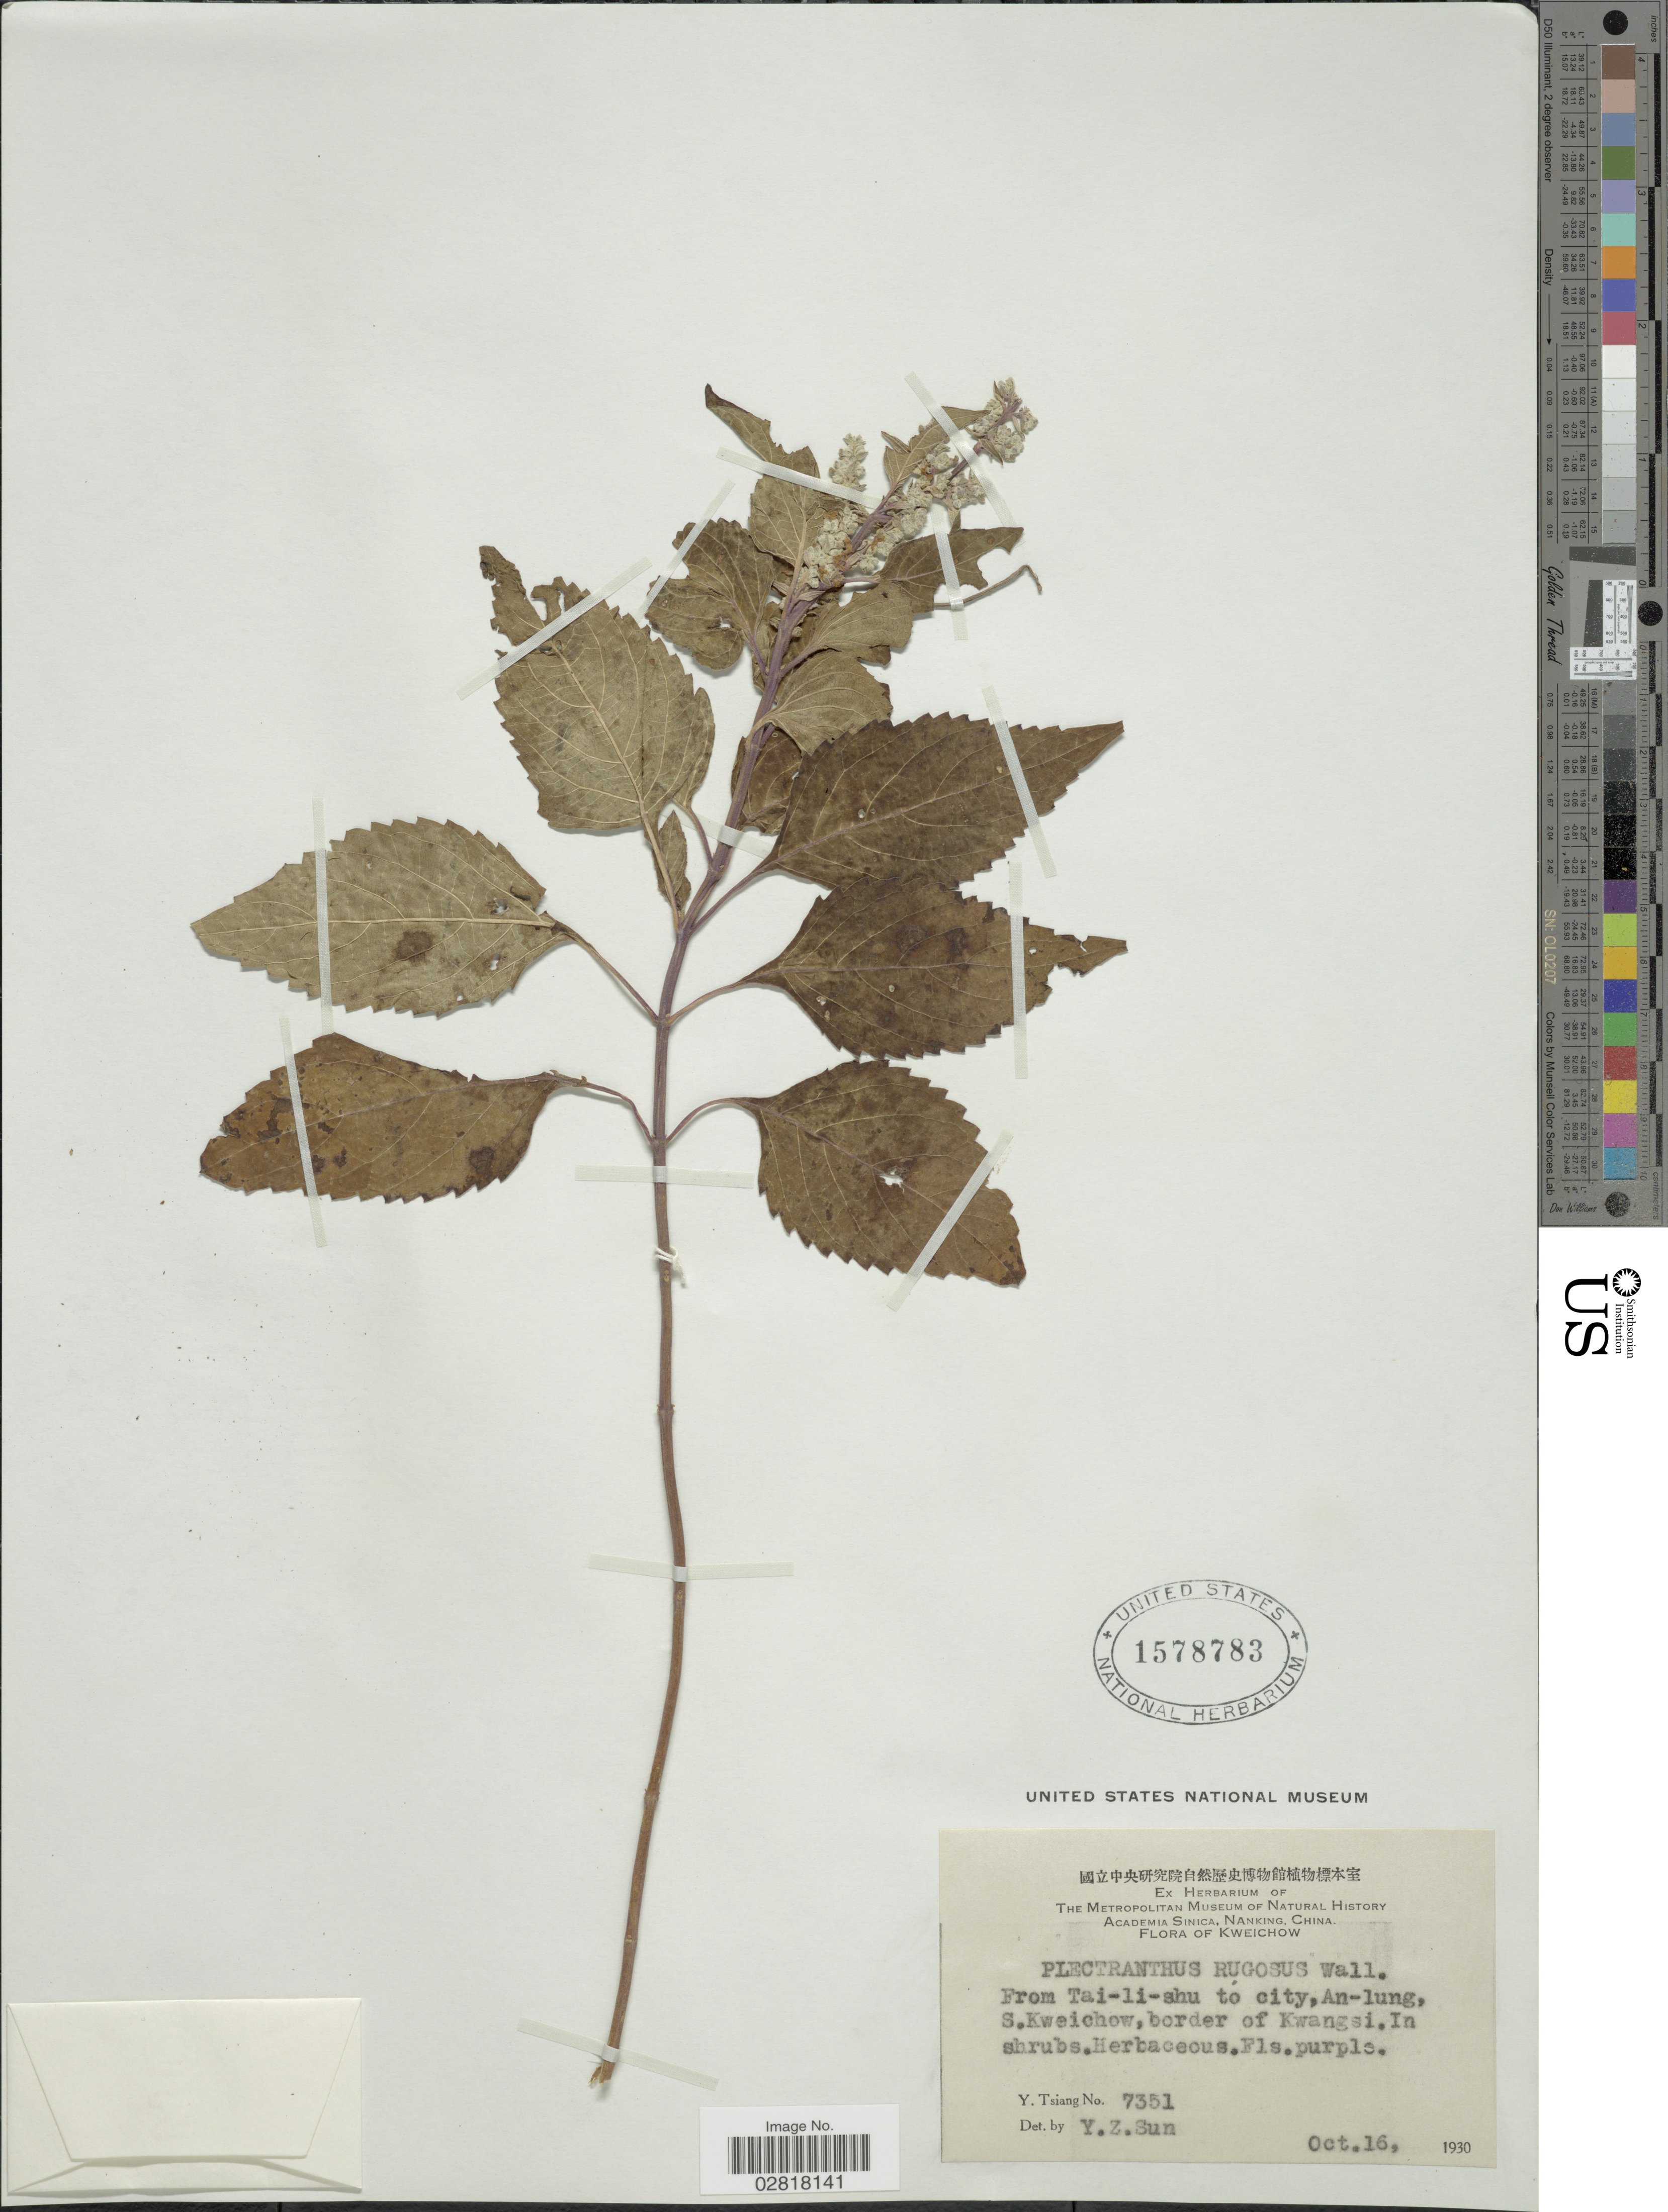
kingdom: Plantae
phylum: Tracheophyta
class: Magnoliopsida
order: Lamiales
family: Lamiaceae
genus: Plectranthus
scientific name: Plectranthus rugosus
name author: Wall. ex Benth.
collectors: Y. Tsiang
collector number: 7351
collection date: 1930-10-16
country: China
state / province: Guizhou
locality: Kweichow, from Tai-li-shu to city, An-lung, S. Kweichow, border of Kwangsi.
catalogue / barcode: US 1578783